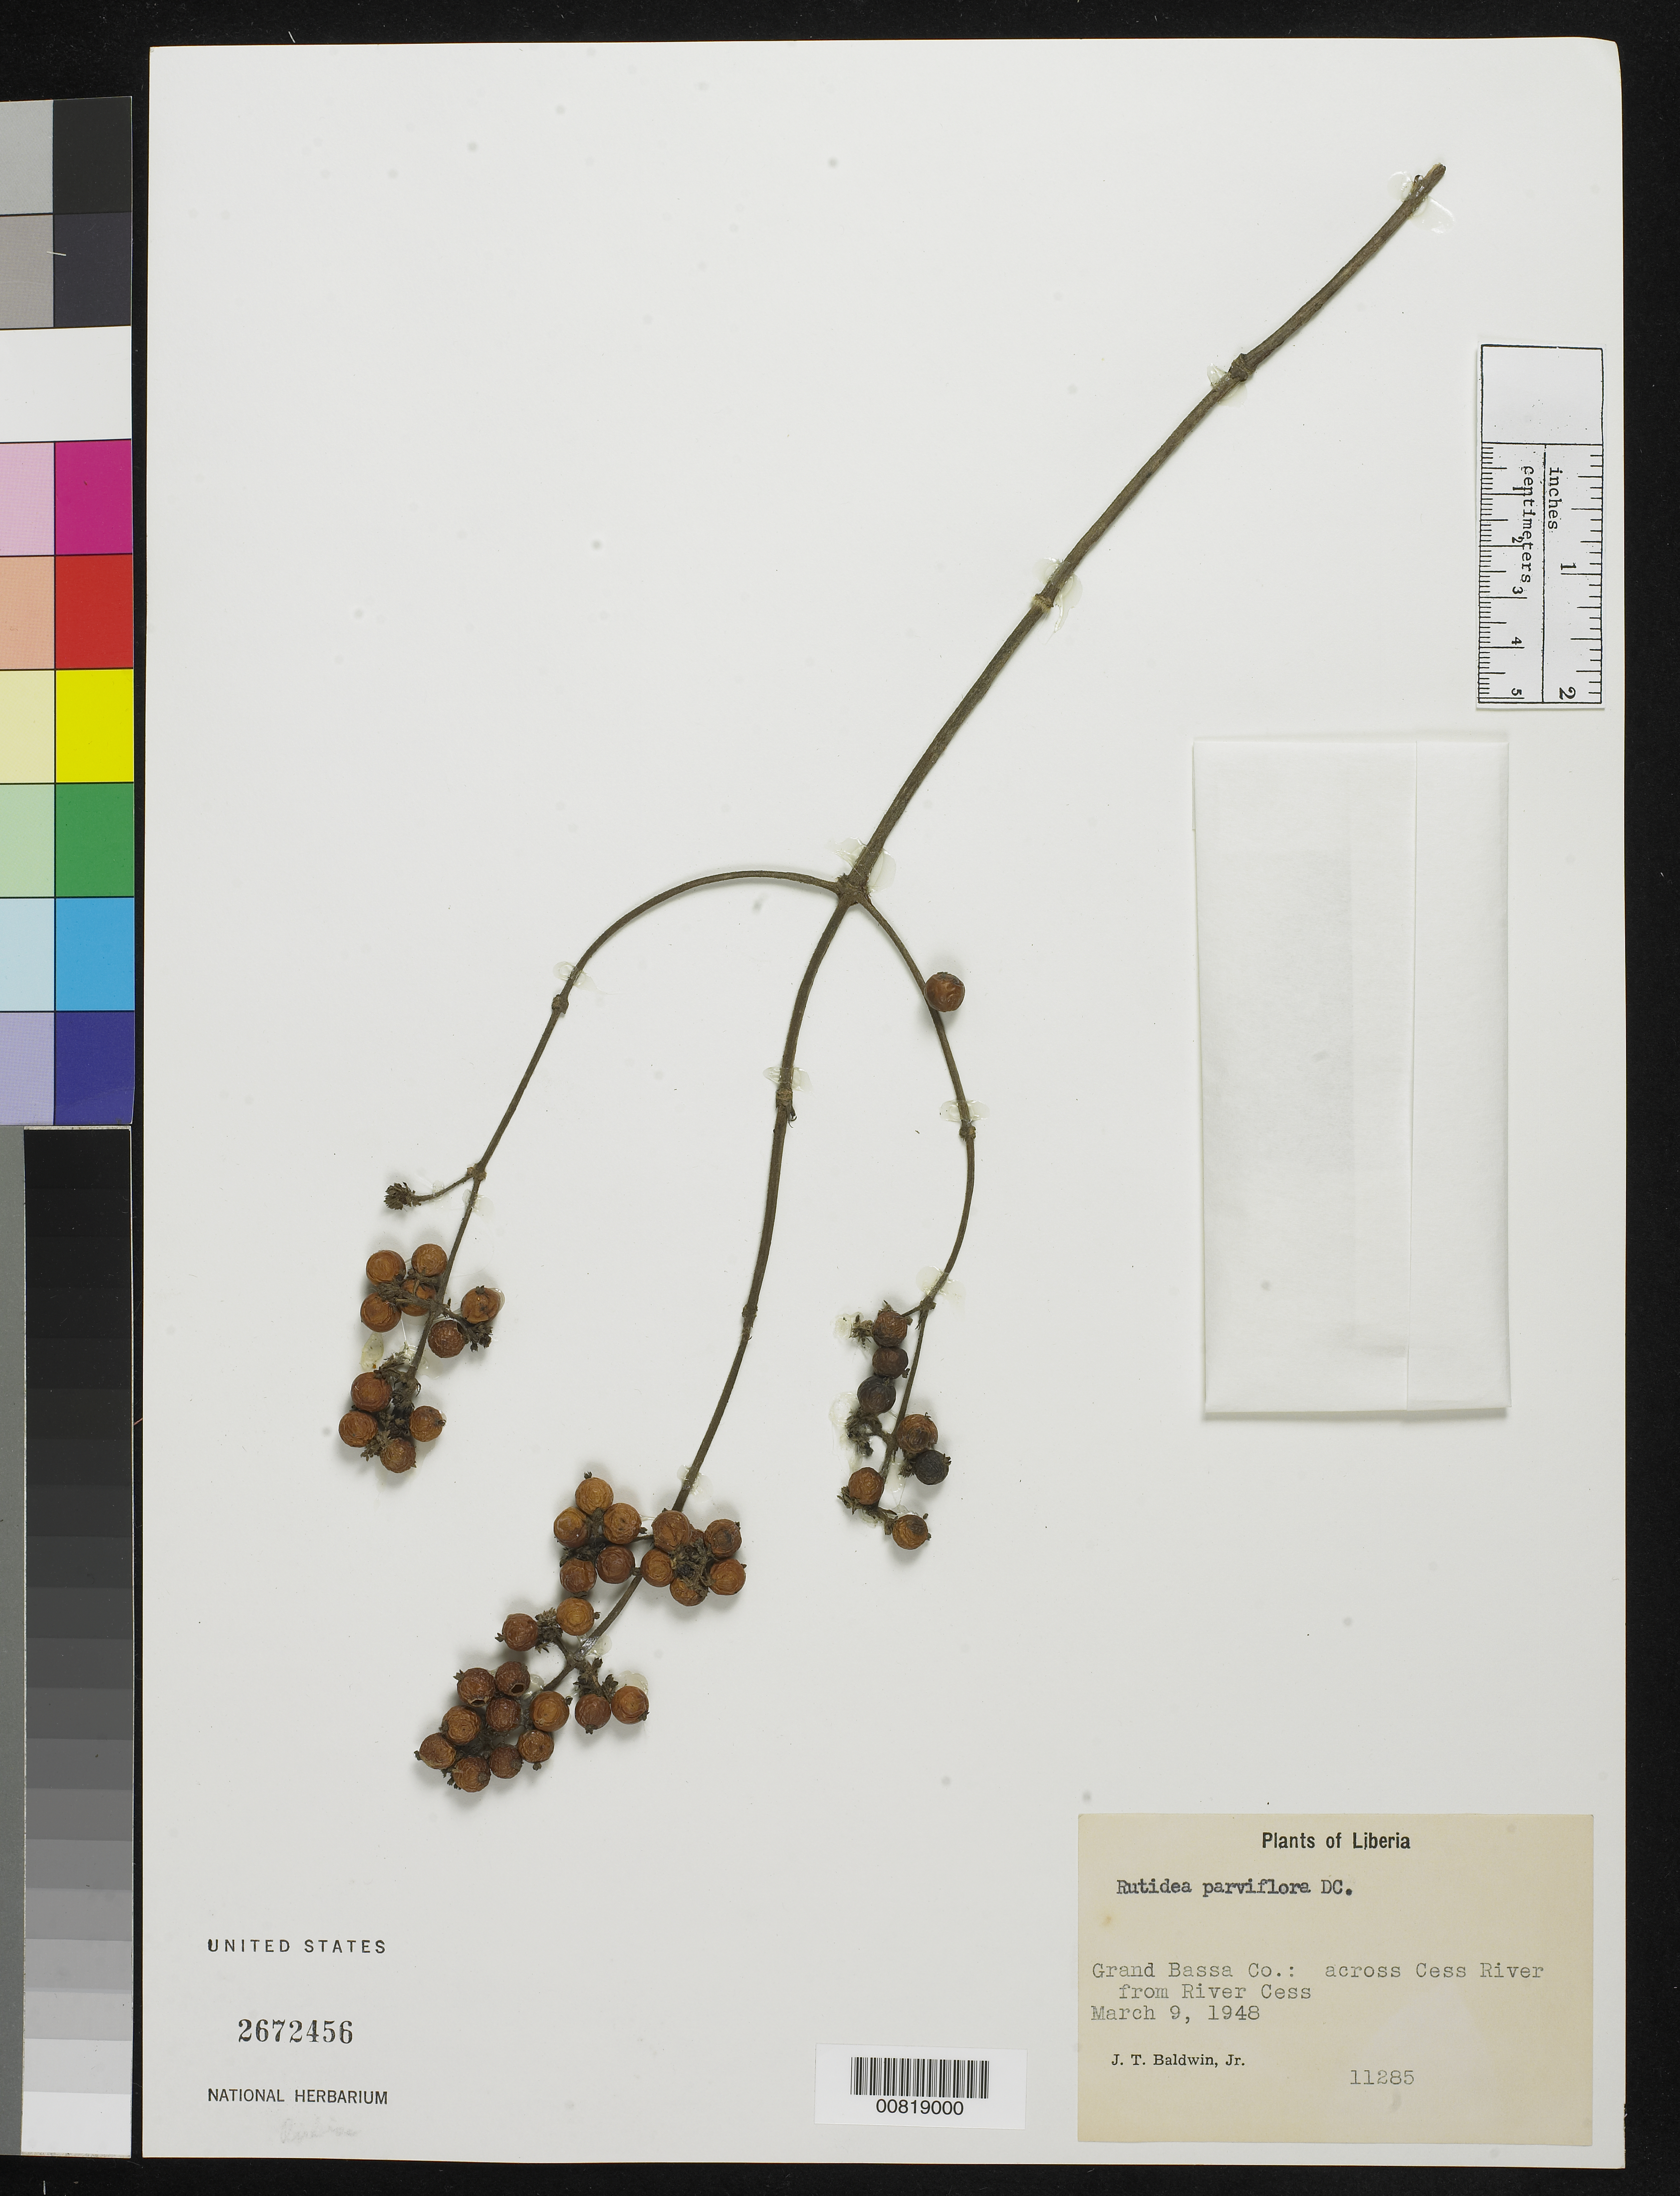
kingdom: Plantae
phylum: Tracheophyta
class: Magnoliopsida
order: Gentianales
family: Rubiaceae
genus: Rutidea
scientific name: Rutidea parviflora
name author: DC.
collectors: J. T. Baldwin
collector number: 11265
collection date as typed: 9 Mar 1948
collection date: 1948-03-09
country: Liberia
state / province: Grand Bassa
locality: Across Cess River from River Cess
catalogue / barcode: US 2672456